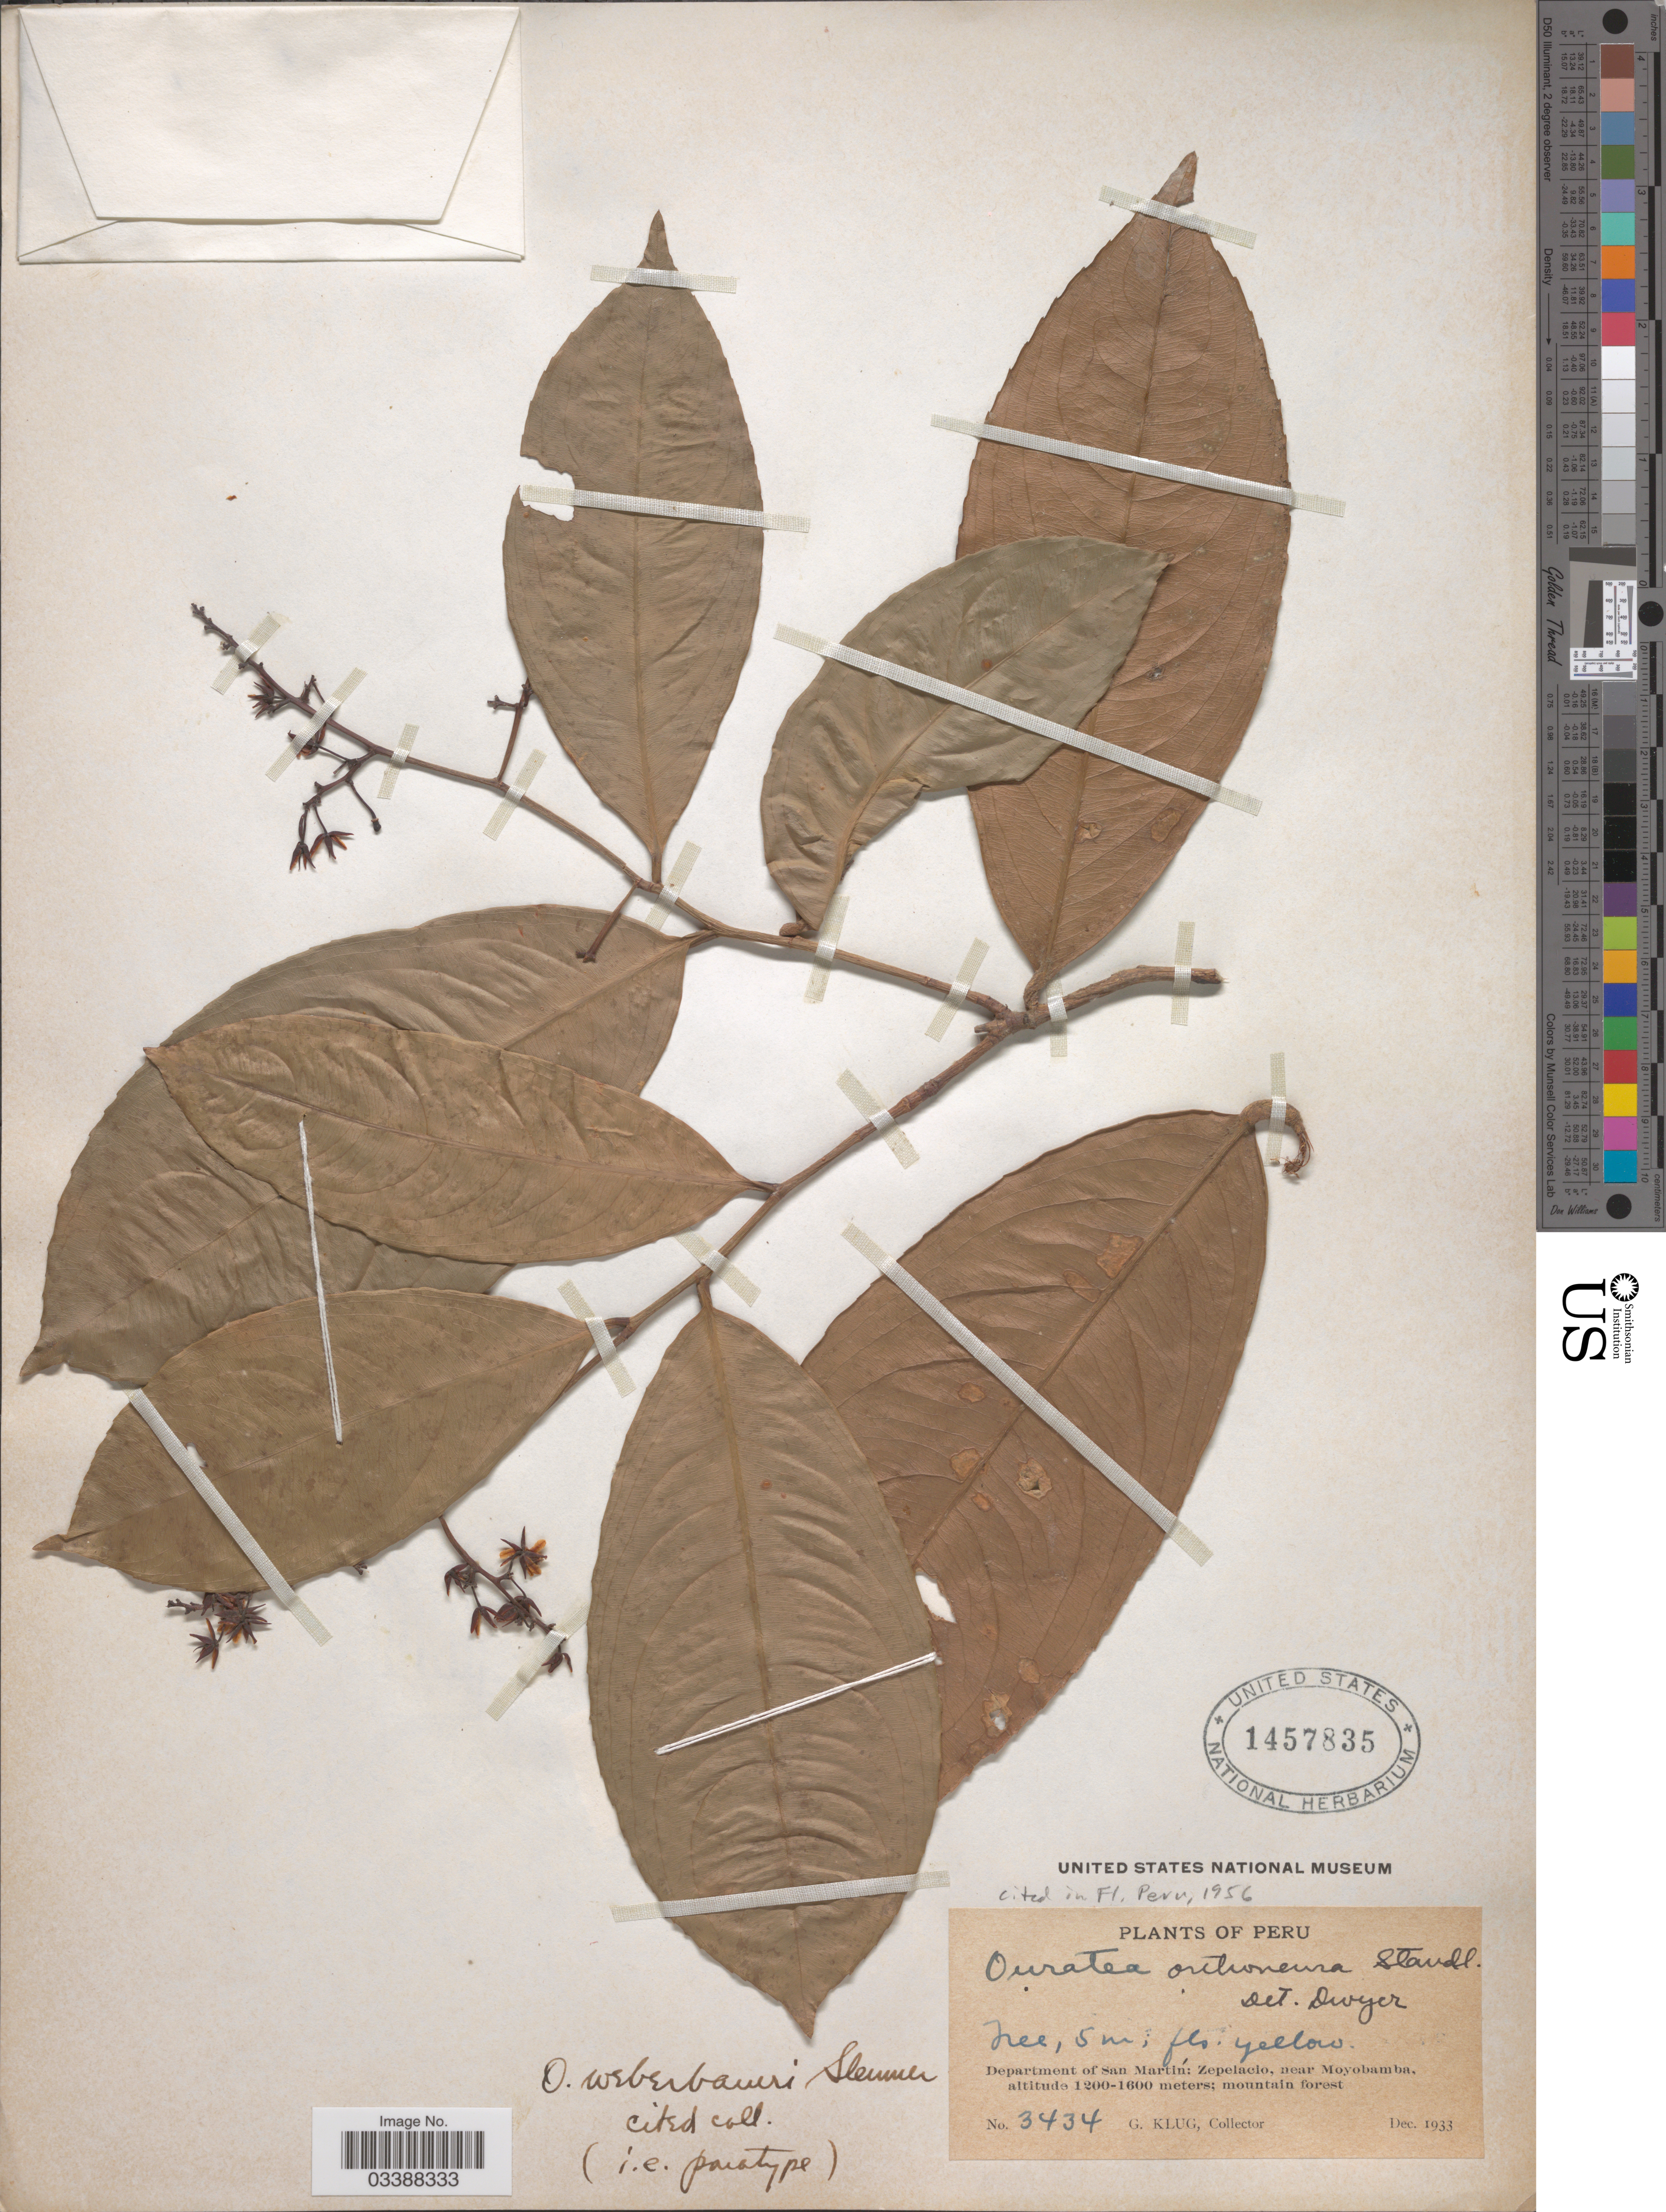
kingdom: Plantae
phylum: Tracheophyta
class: Magnoliopsida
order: Malpighiales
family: Ochnaceae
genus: Ouratea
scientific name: Ouratea weberbaueri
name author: Sleumer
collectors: G. Klug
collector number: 3434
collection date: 1933-12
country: Peru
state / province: San Martín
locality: Department of San Martín: Zepelacio, near Moyobamba.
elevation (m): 1200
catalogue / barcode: US 1457835